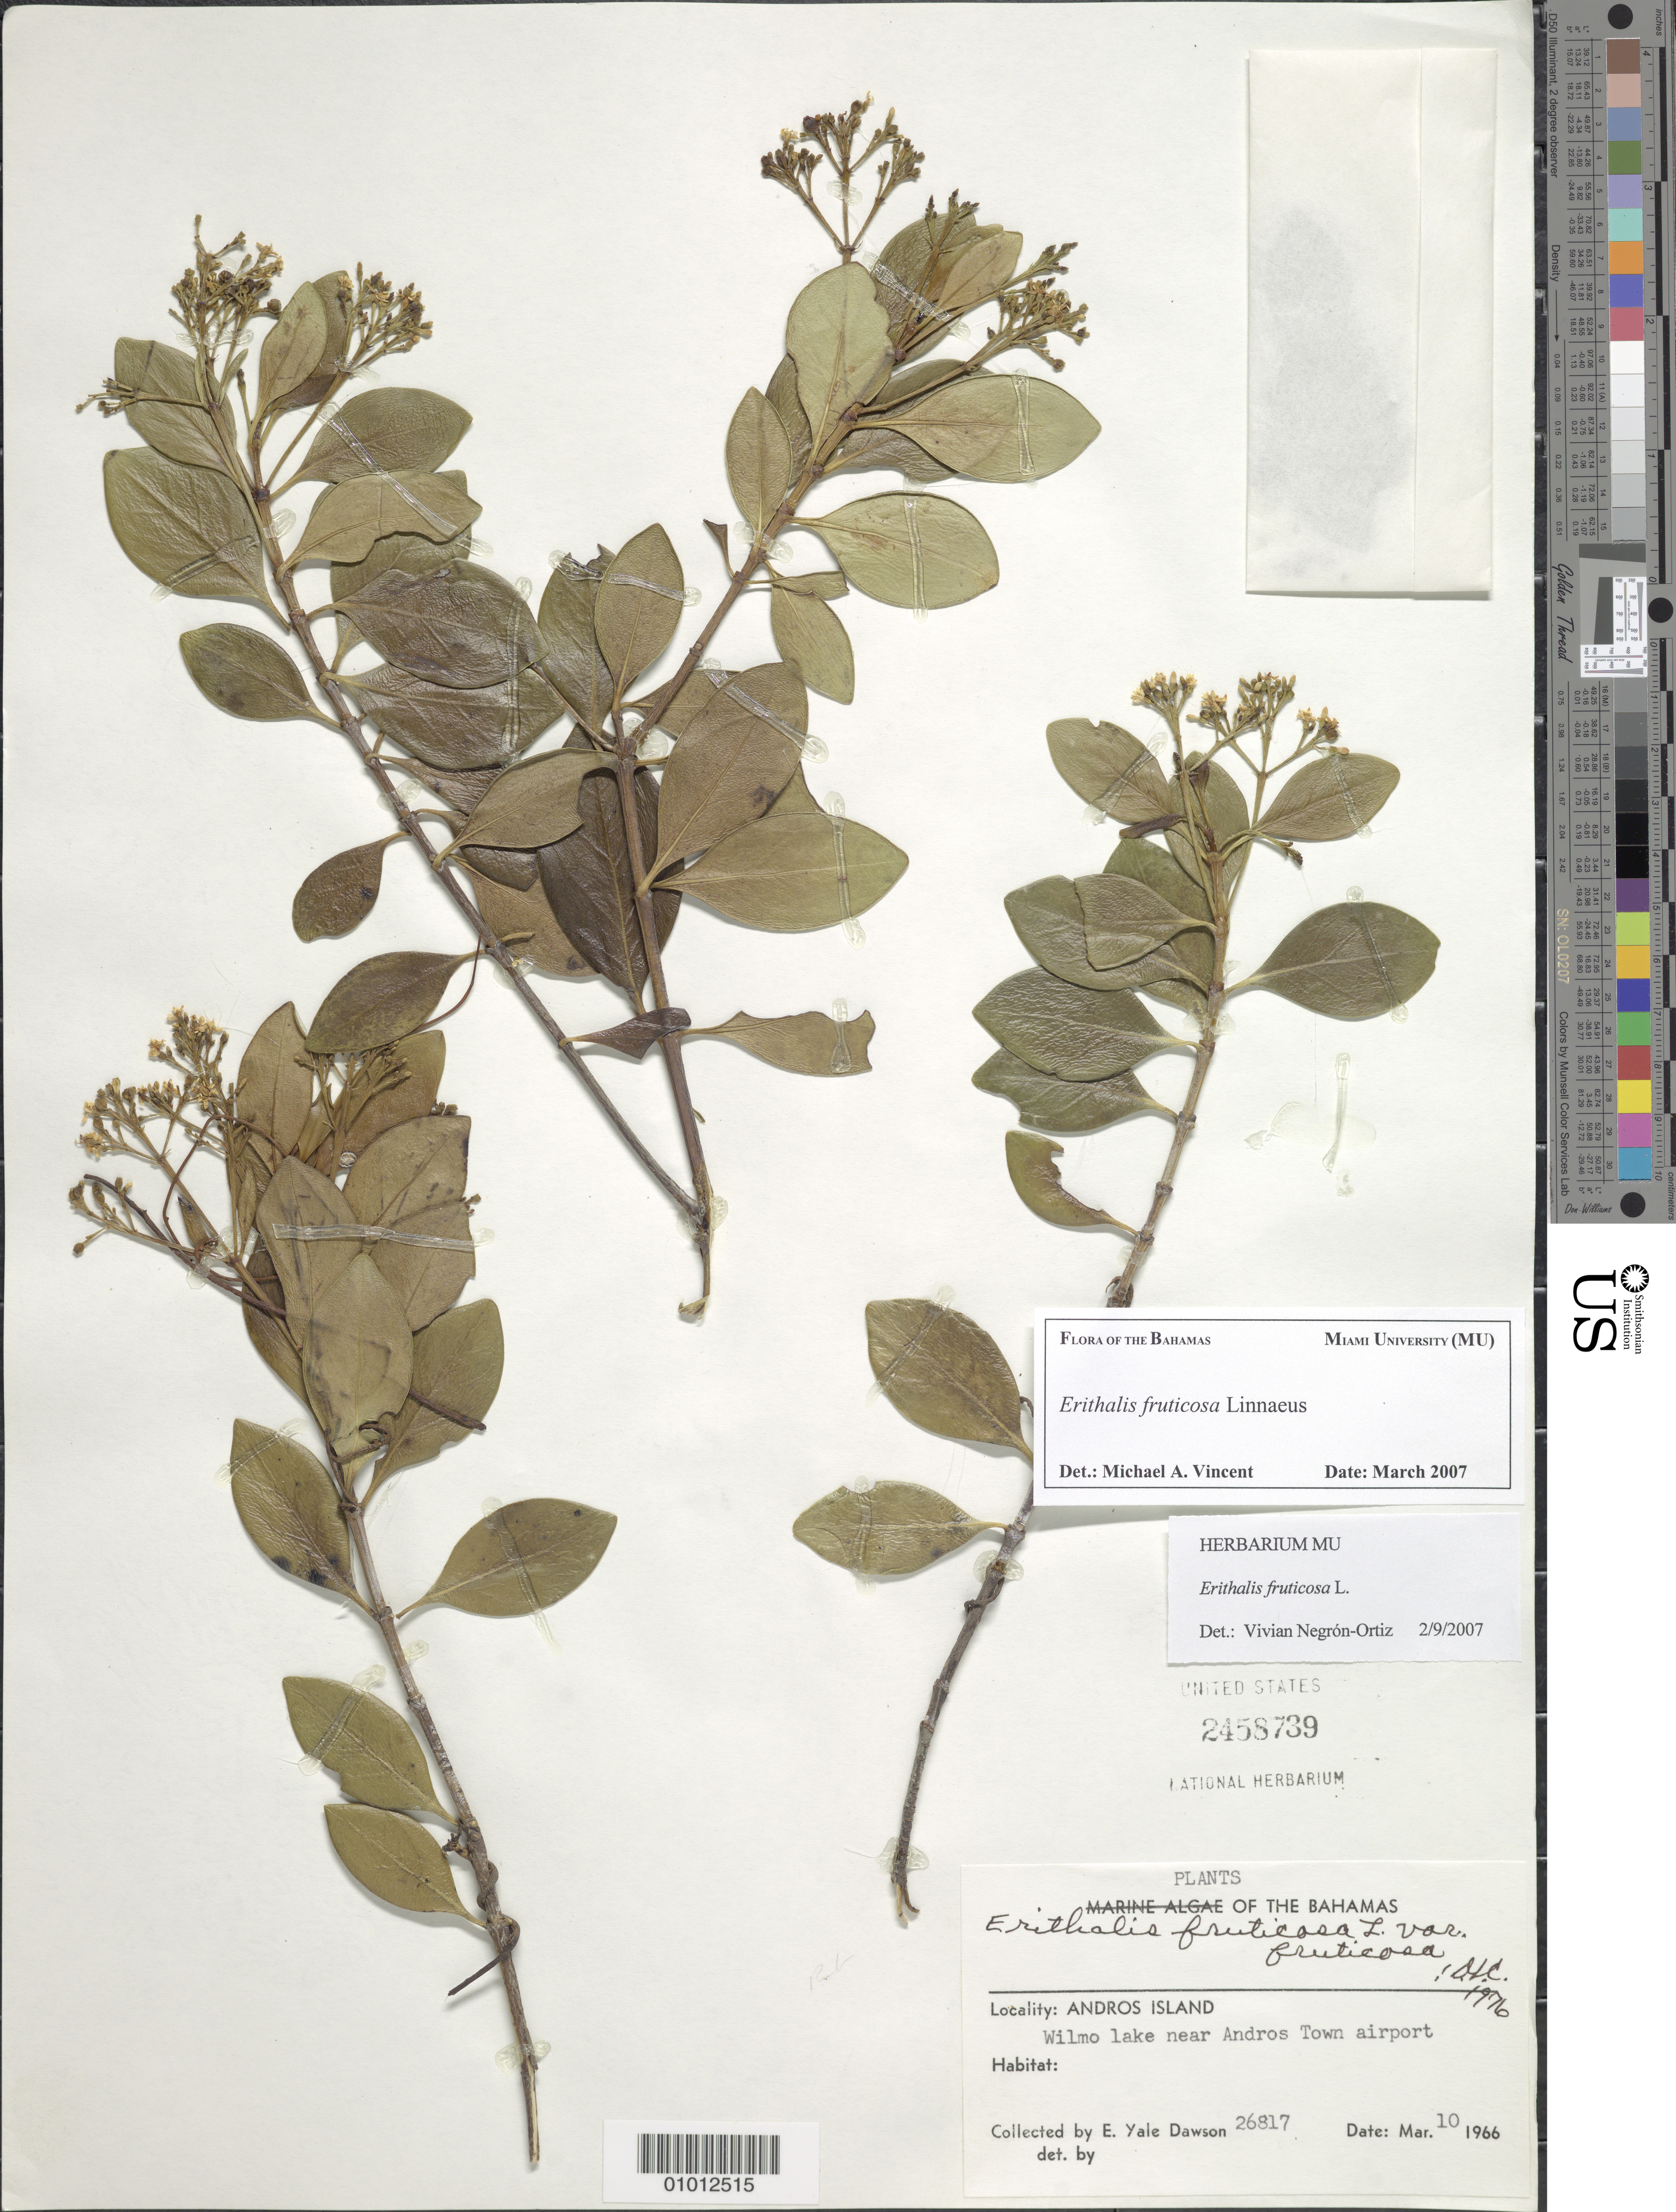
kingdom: Plantae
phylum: Tracheophyta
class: Magnoliopsida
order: Gentianales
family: Rubiaceae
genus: Erithalis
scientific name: Erithalis fruticosa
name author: L.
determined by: Vincent, M. A.; Negrón-Ortiz, V.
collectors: E. Y. Dawson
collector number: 26817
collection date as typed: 10 Mar 1966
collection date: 1966-03-10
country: Bahamas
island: Andros I.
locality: Wilmo Lake near Andros Town airport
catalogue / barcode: US 2458739